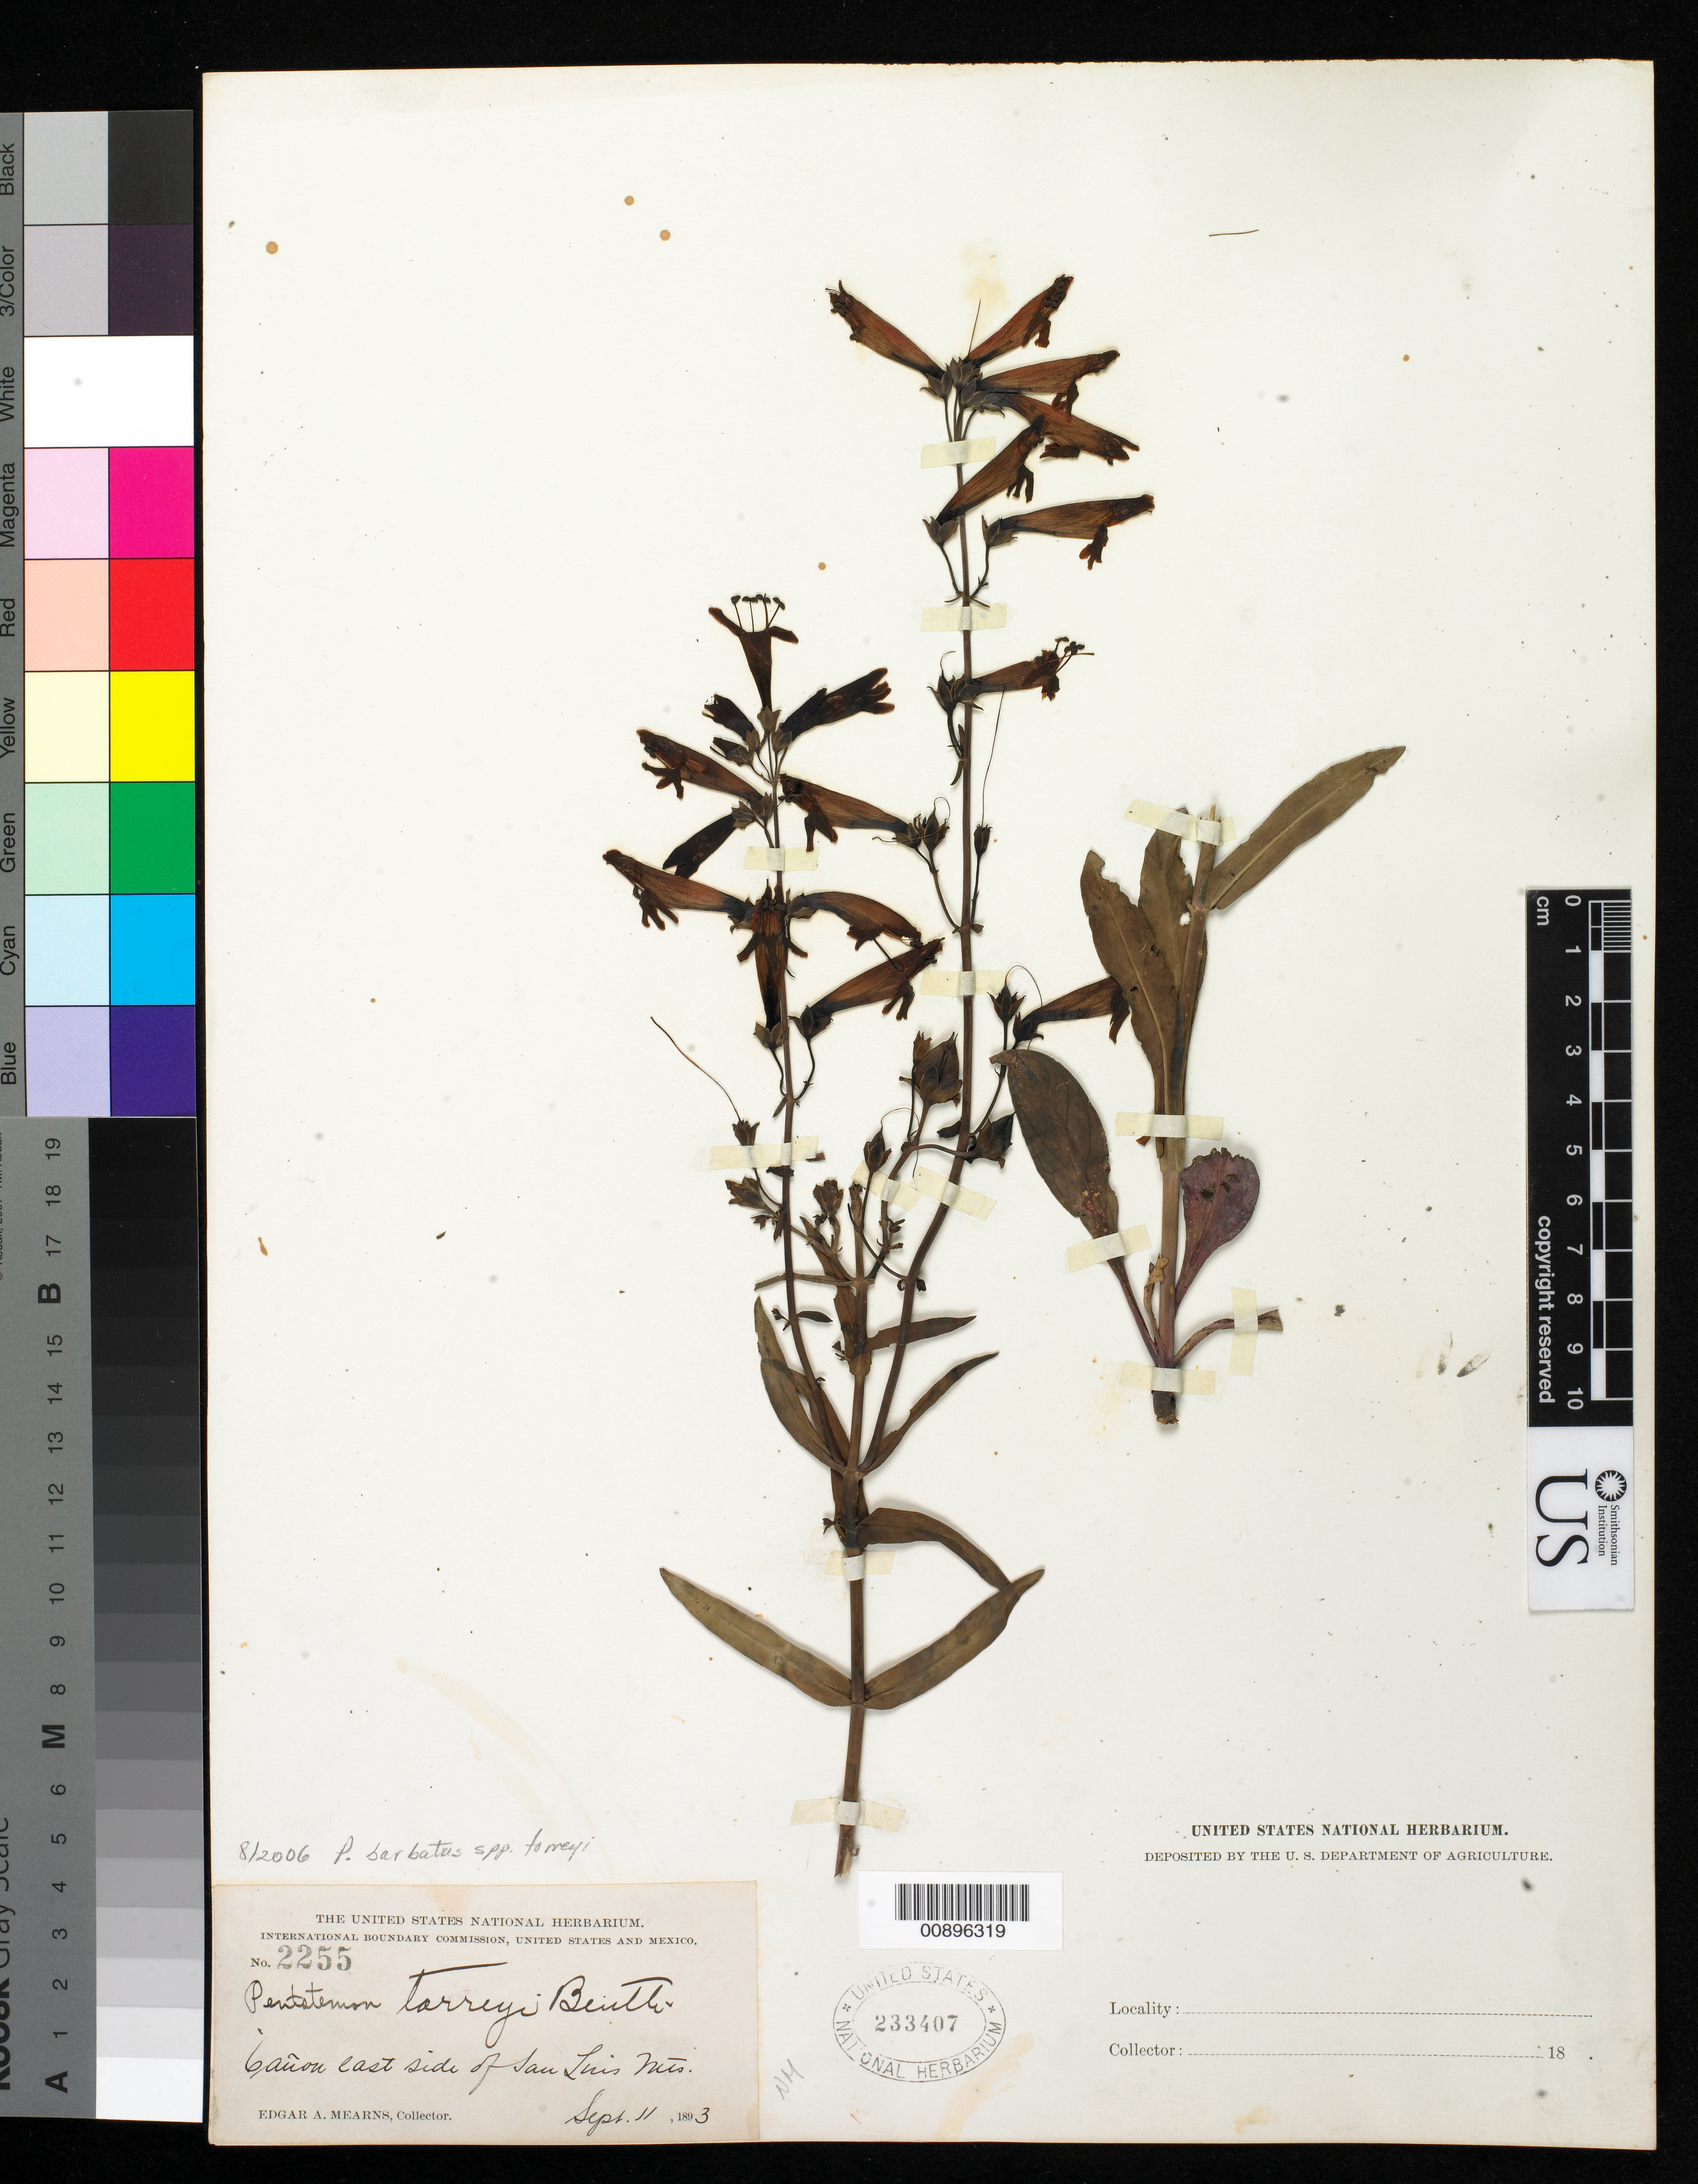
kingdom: Plantae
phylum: Tracheophyta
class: Magnoliopsida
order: Lamiales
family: Plantaginaceae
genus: Penstemon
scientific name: Penstemon barbatus subsp. torreyi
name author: (Benth.) D.D. Keck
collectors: E. A. Mearns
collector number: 2255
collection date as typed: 11 Sep 1893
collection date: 1893-09-11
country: United States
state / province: New Mexico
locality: Cañon east side of San Luis Mts.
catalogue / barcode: US 233407